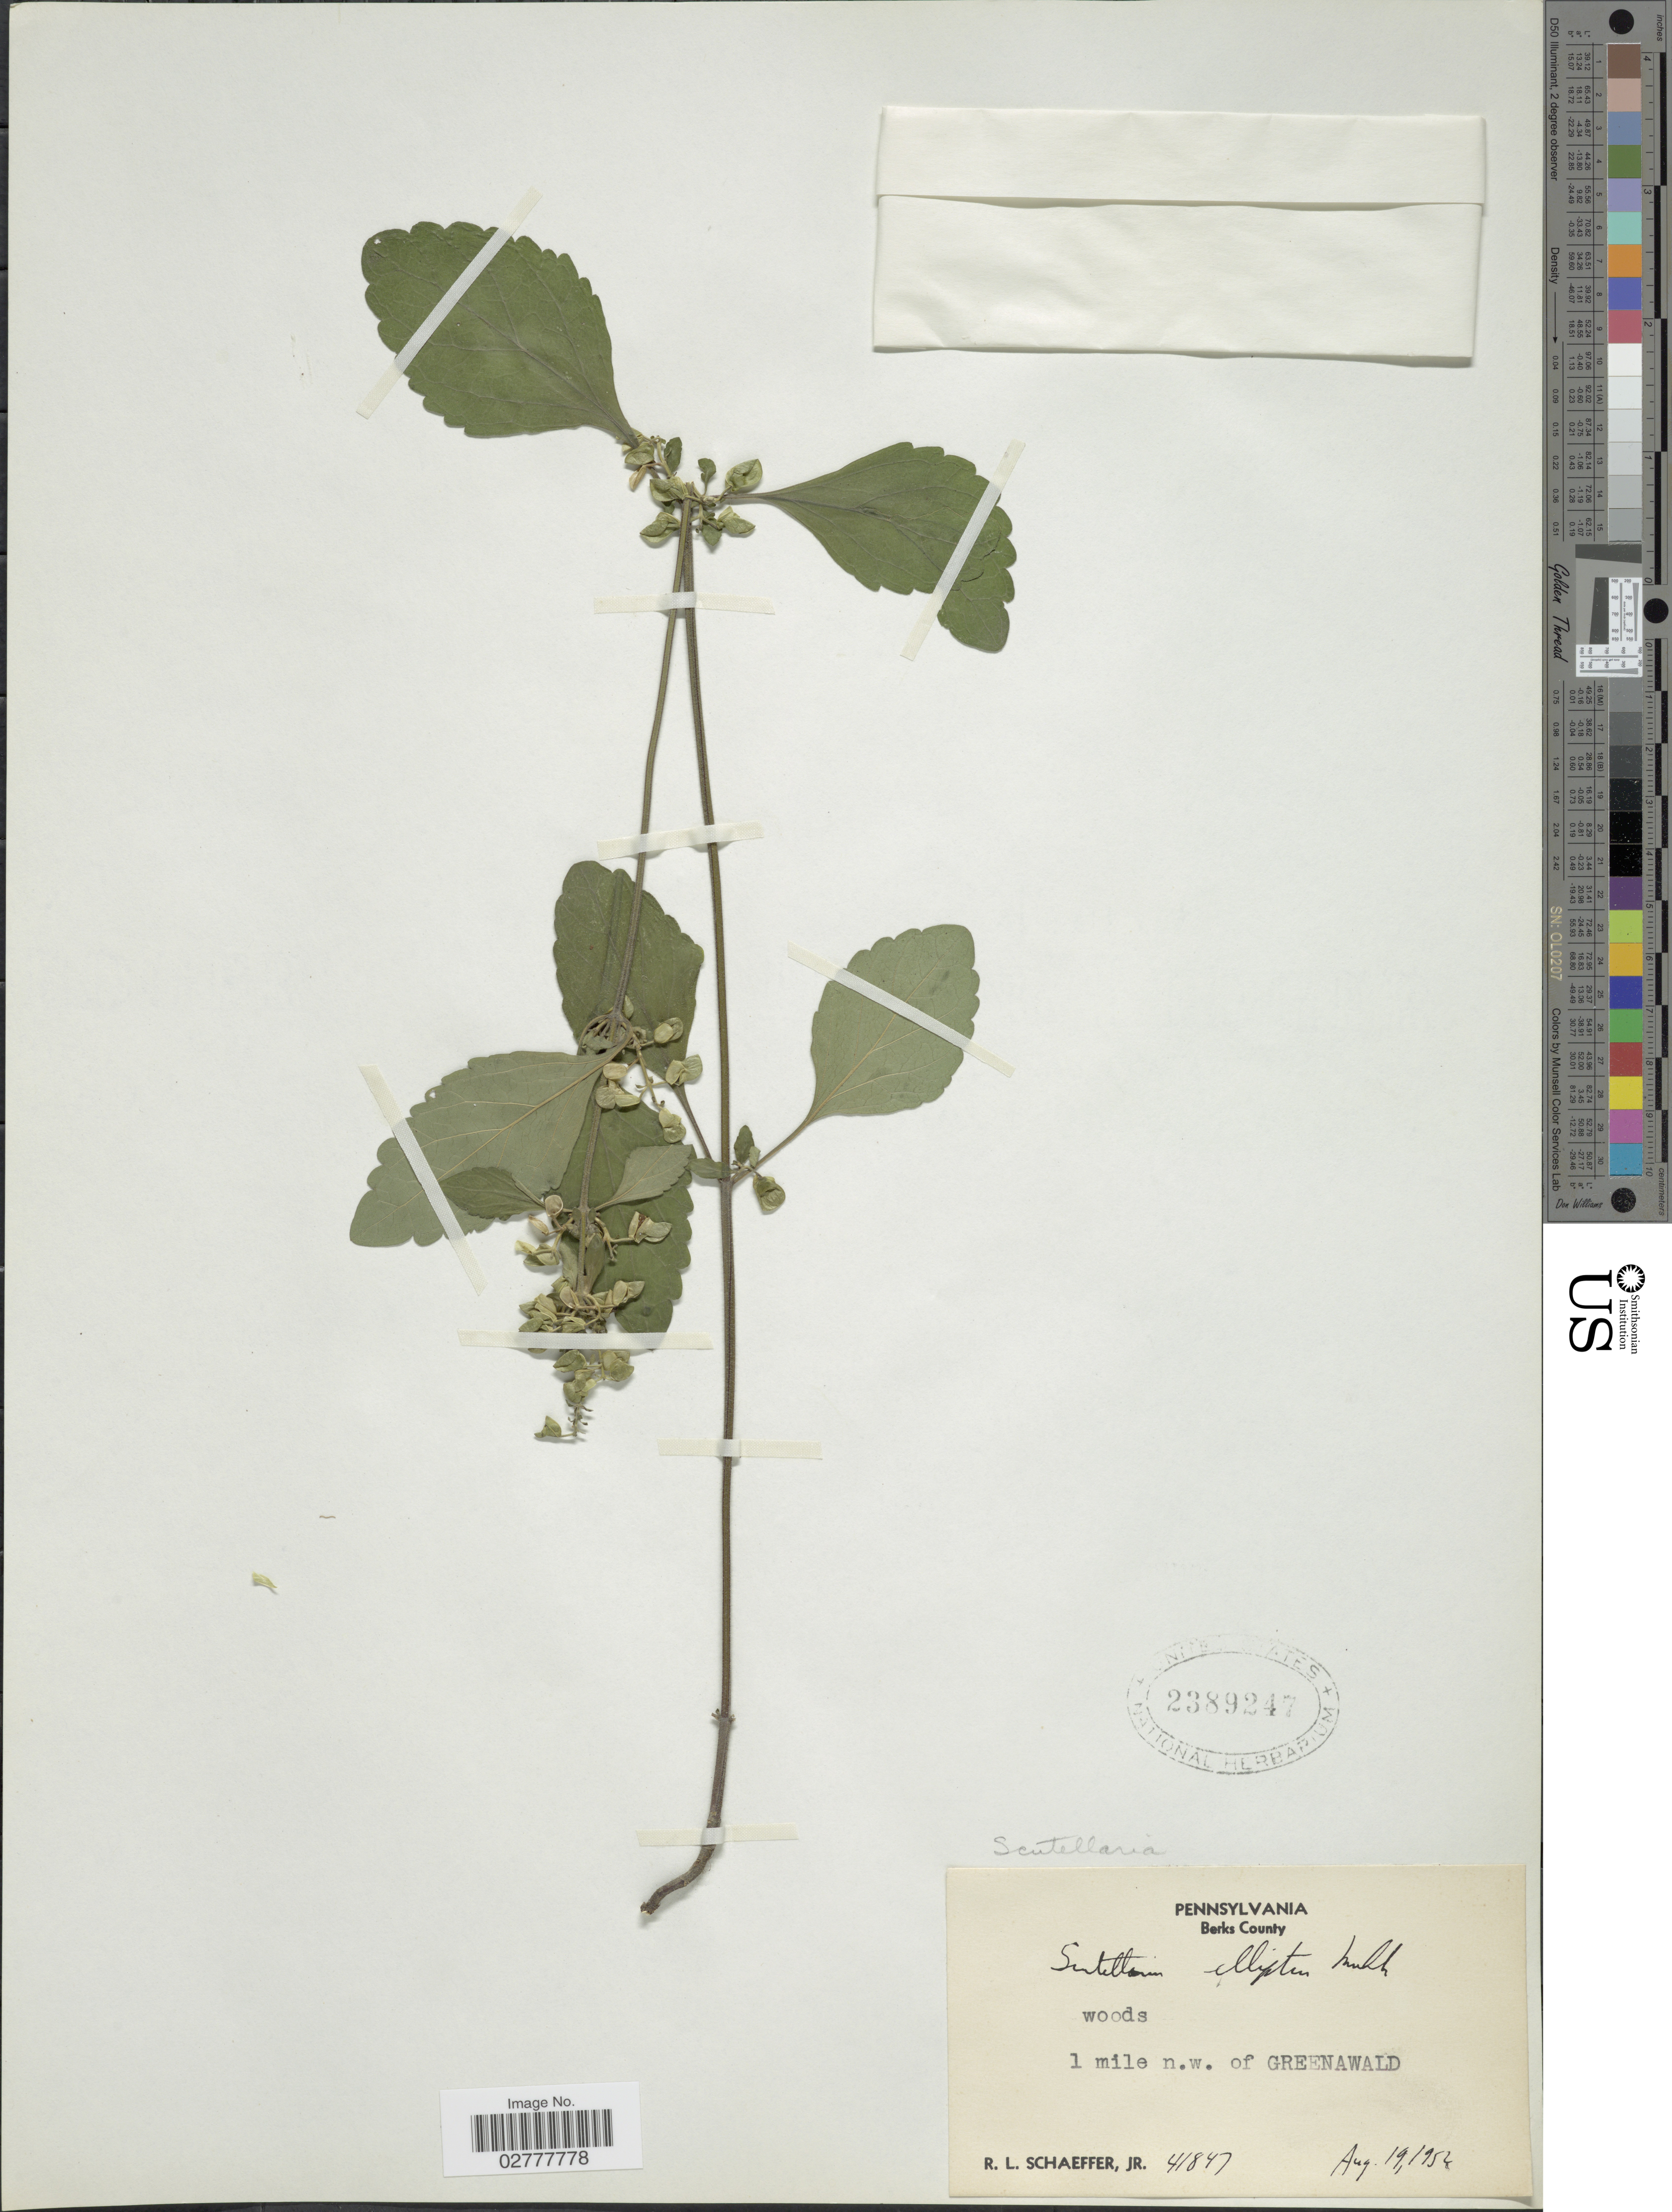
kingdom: Plantae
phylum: Tracheophyta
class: Magnoliopsida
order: Lamiales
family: Lamiaceae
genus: Scutellaria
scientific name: Scutellaria elliptica var. elliptica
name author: Muhl.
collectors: R. L. Schaeffer Jr.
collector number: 41847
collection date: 1952-08-19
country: United States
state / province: Pennsylvania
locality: Berks County, 1 mile n.w. of Greenawald.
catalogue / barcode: US 2389247